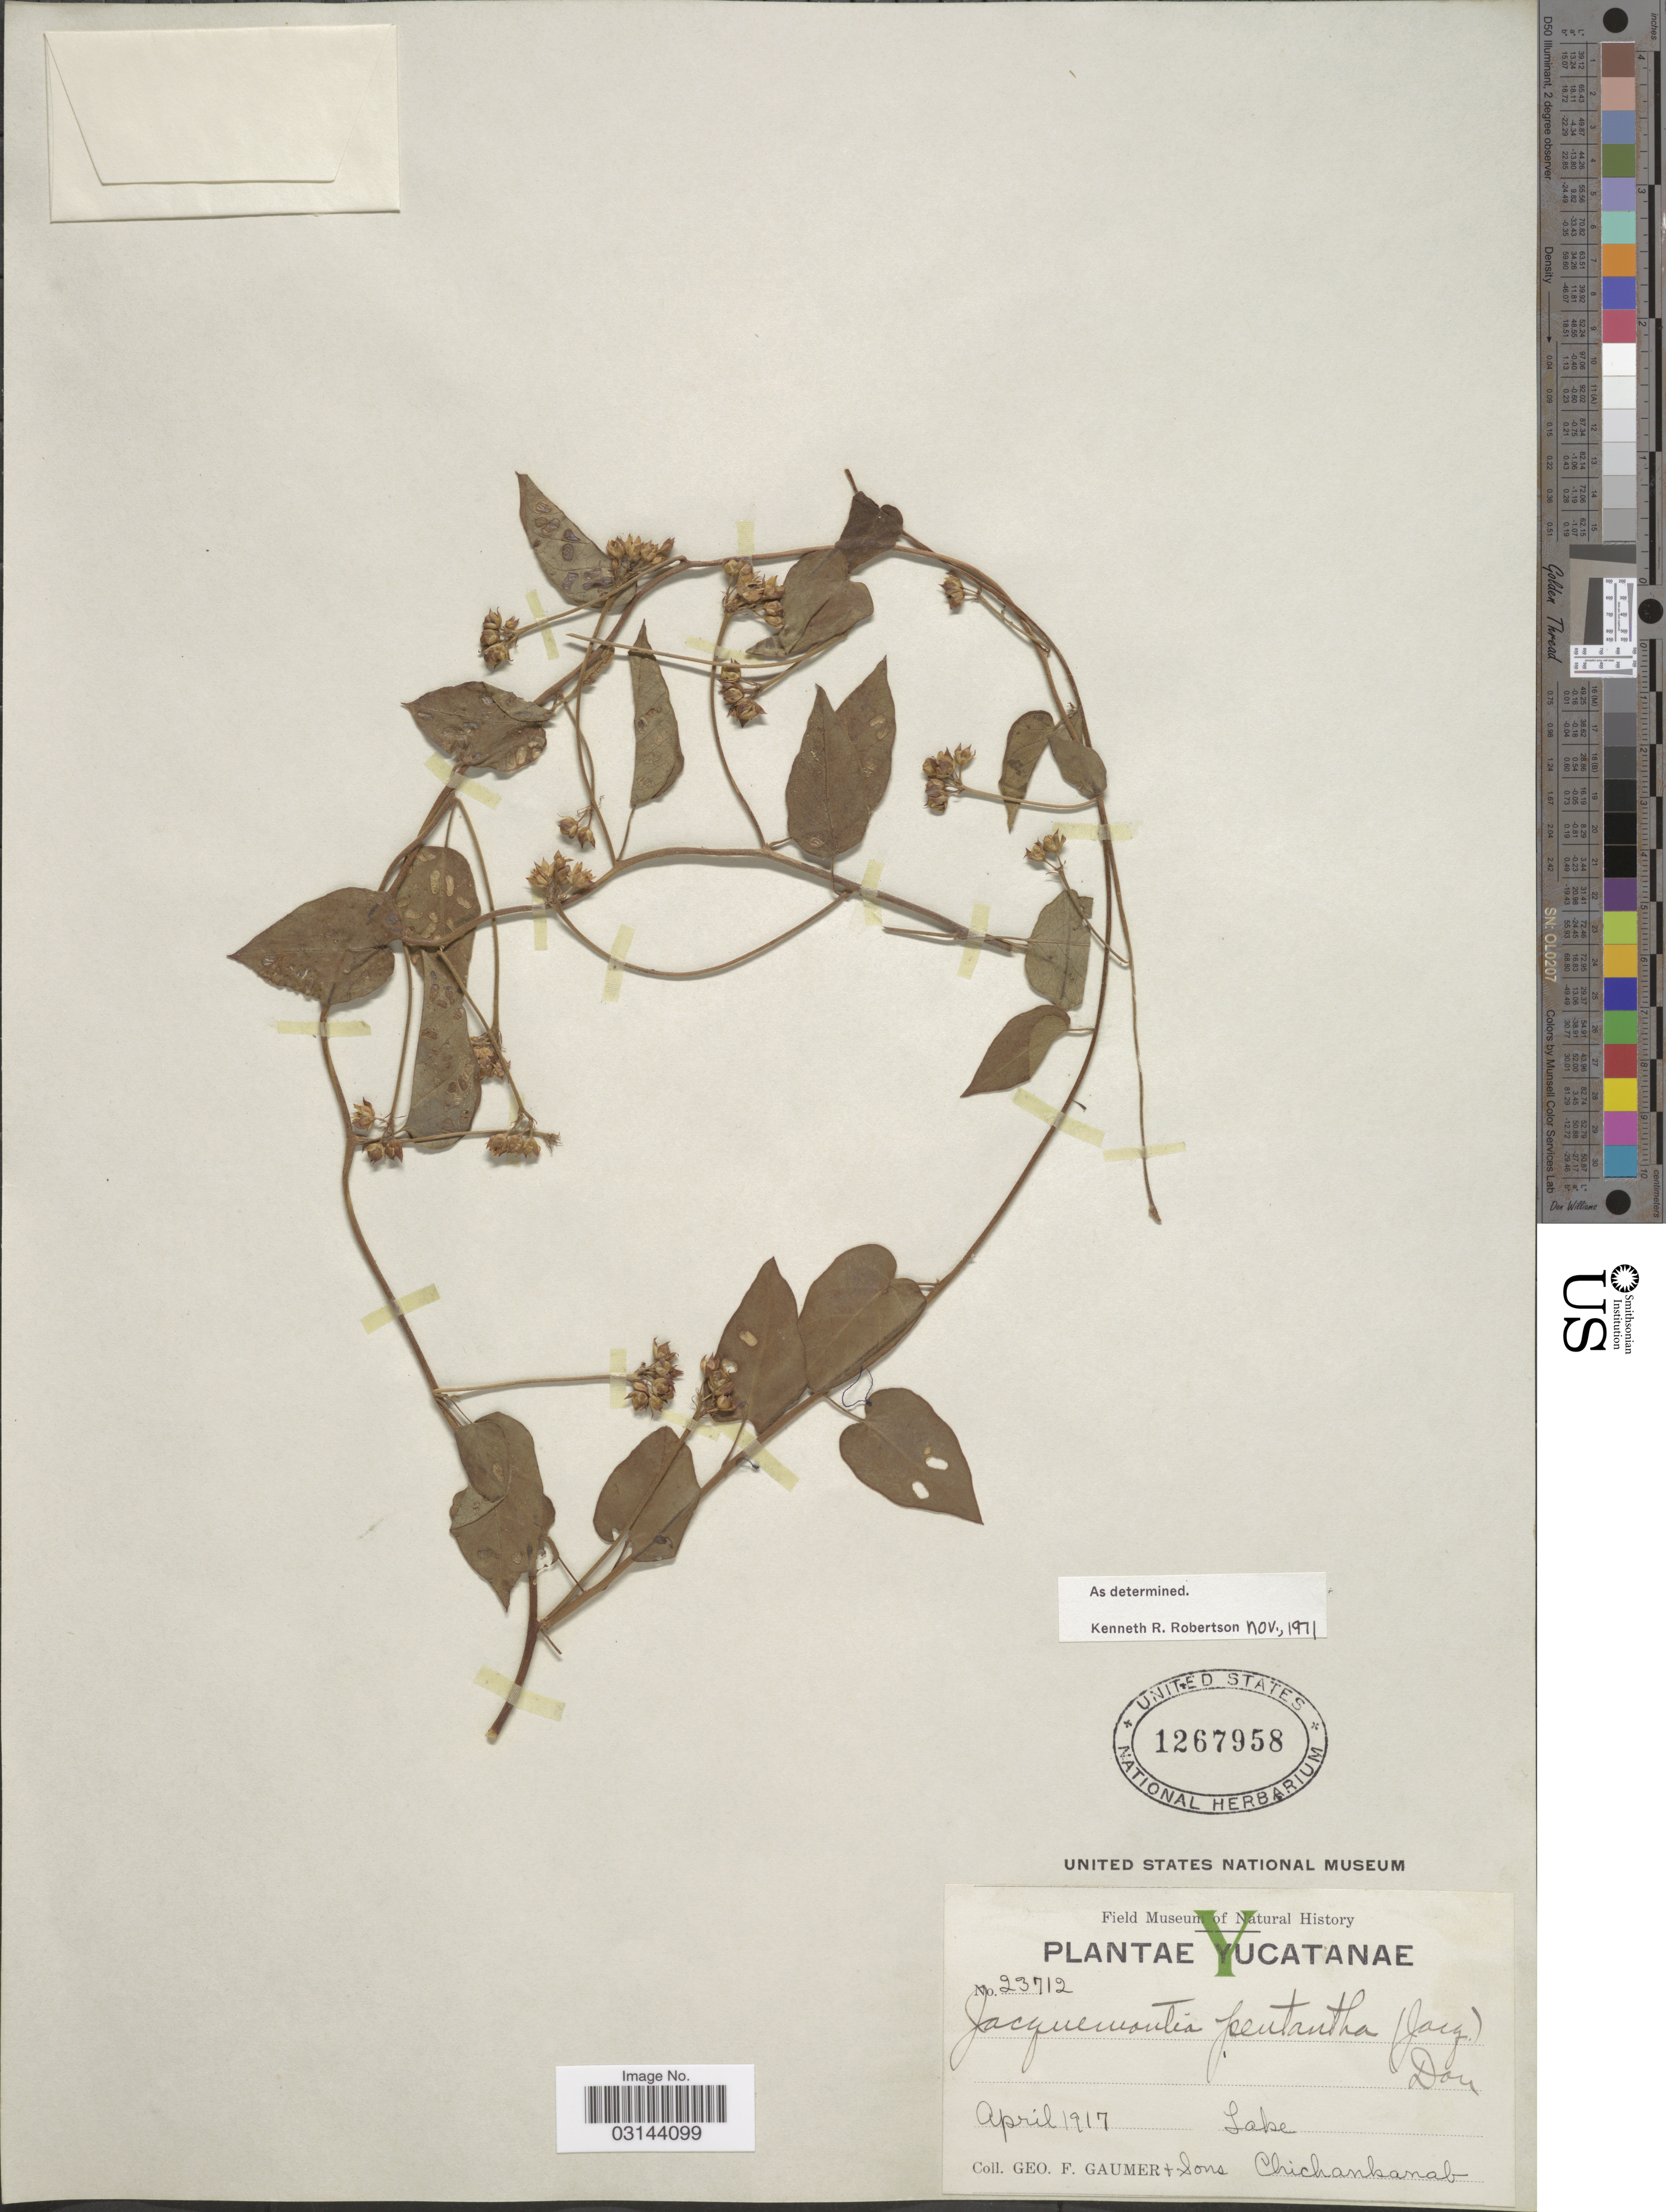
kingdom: Plantae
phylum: Tracheophyta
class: Magnoliopsida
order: Solanales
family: Convolvulaceae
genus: Jacquemontia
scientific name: Jacquemontia pentanthos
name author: (Jacq.) G. Don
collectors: G. F. Gaumer & Sons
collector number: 23712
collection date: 1917-04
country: Mexico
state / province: Yucatán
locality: Yucatanae, Lake Chichankanab.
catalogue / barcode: US 1267958